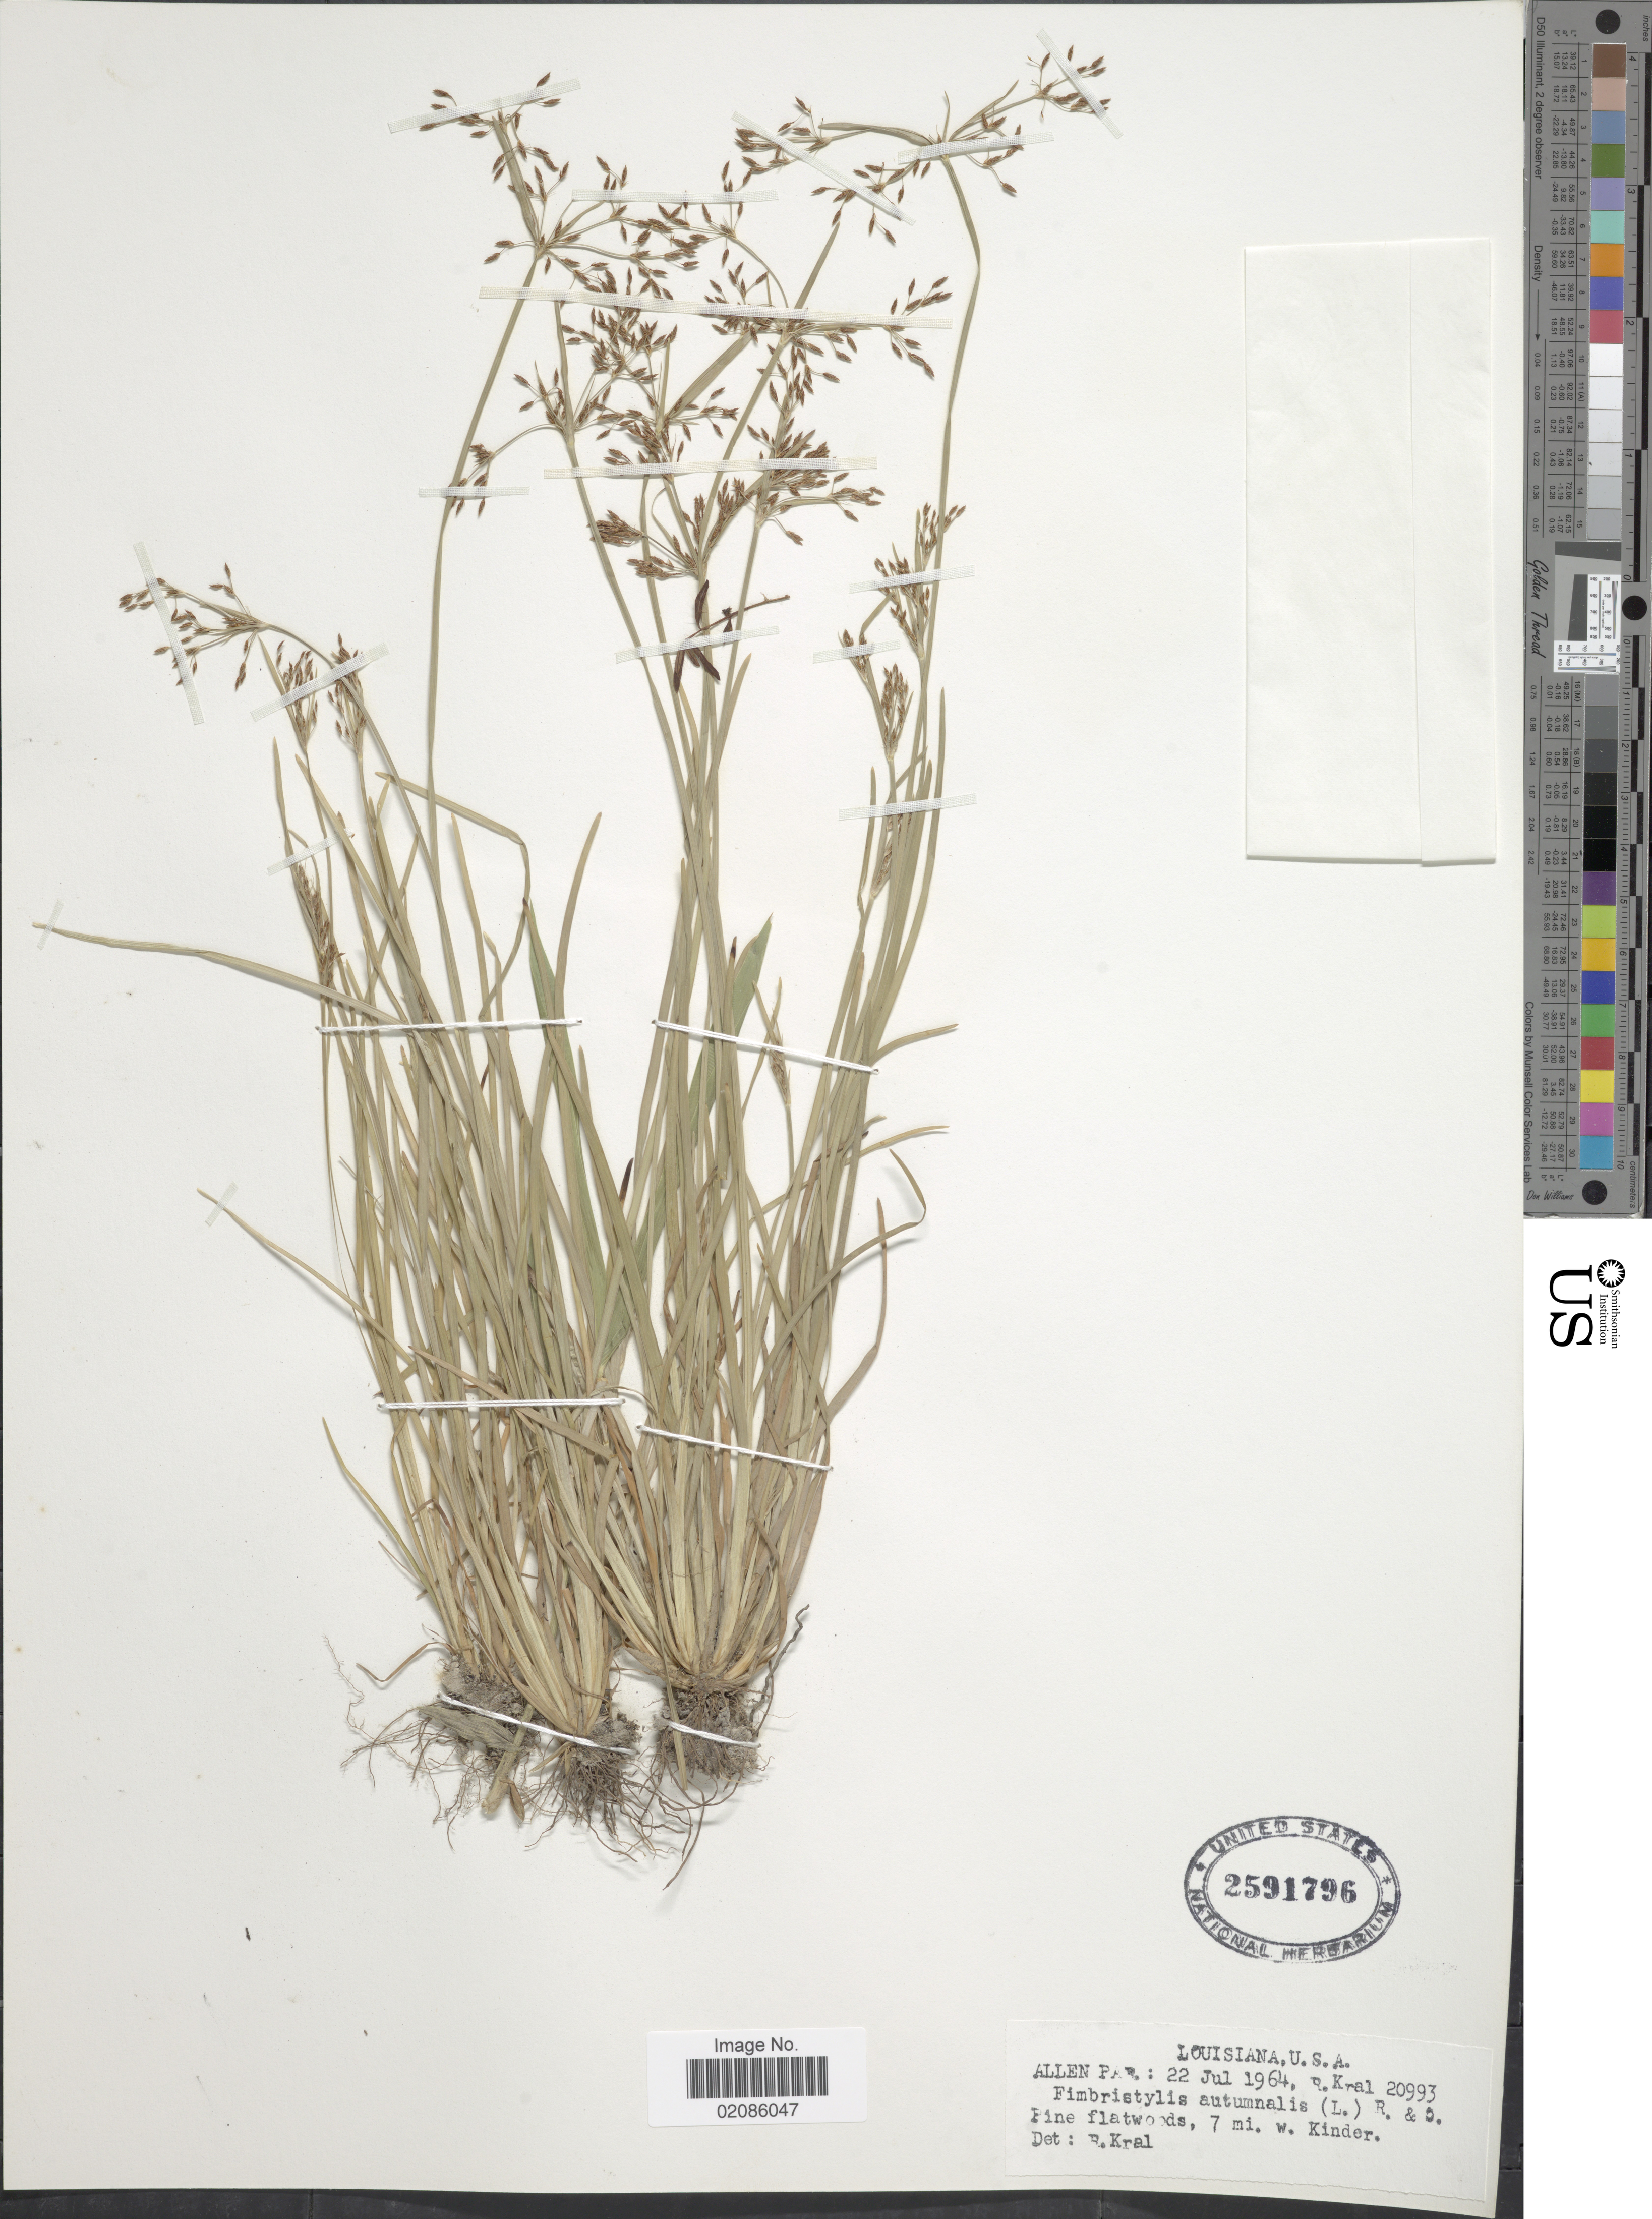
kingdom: Plantae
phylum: Tracheophyta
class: Liliopsida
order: Poales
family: Cyperaceae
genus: Fimbristylis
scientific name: Fimbristylis autumnalis (L.) Roem. & Schult.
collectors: R. Kral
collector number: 20993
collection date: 1964-07-22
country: United States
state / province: Louisiana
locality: Allen Par. Pine flatwoods, 7 mi. w. Kinder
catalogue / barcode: US 2591796